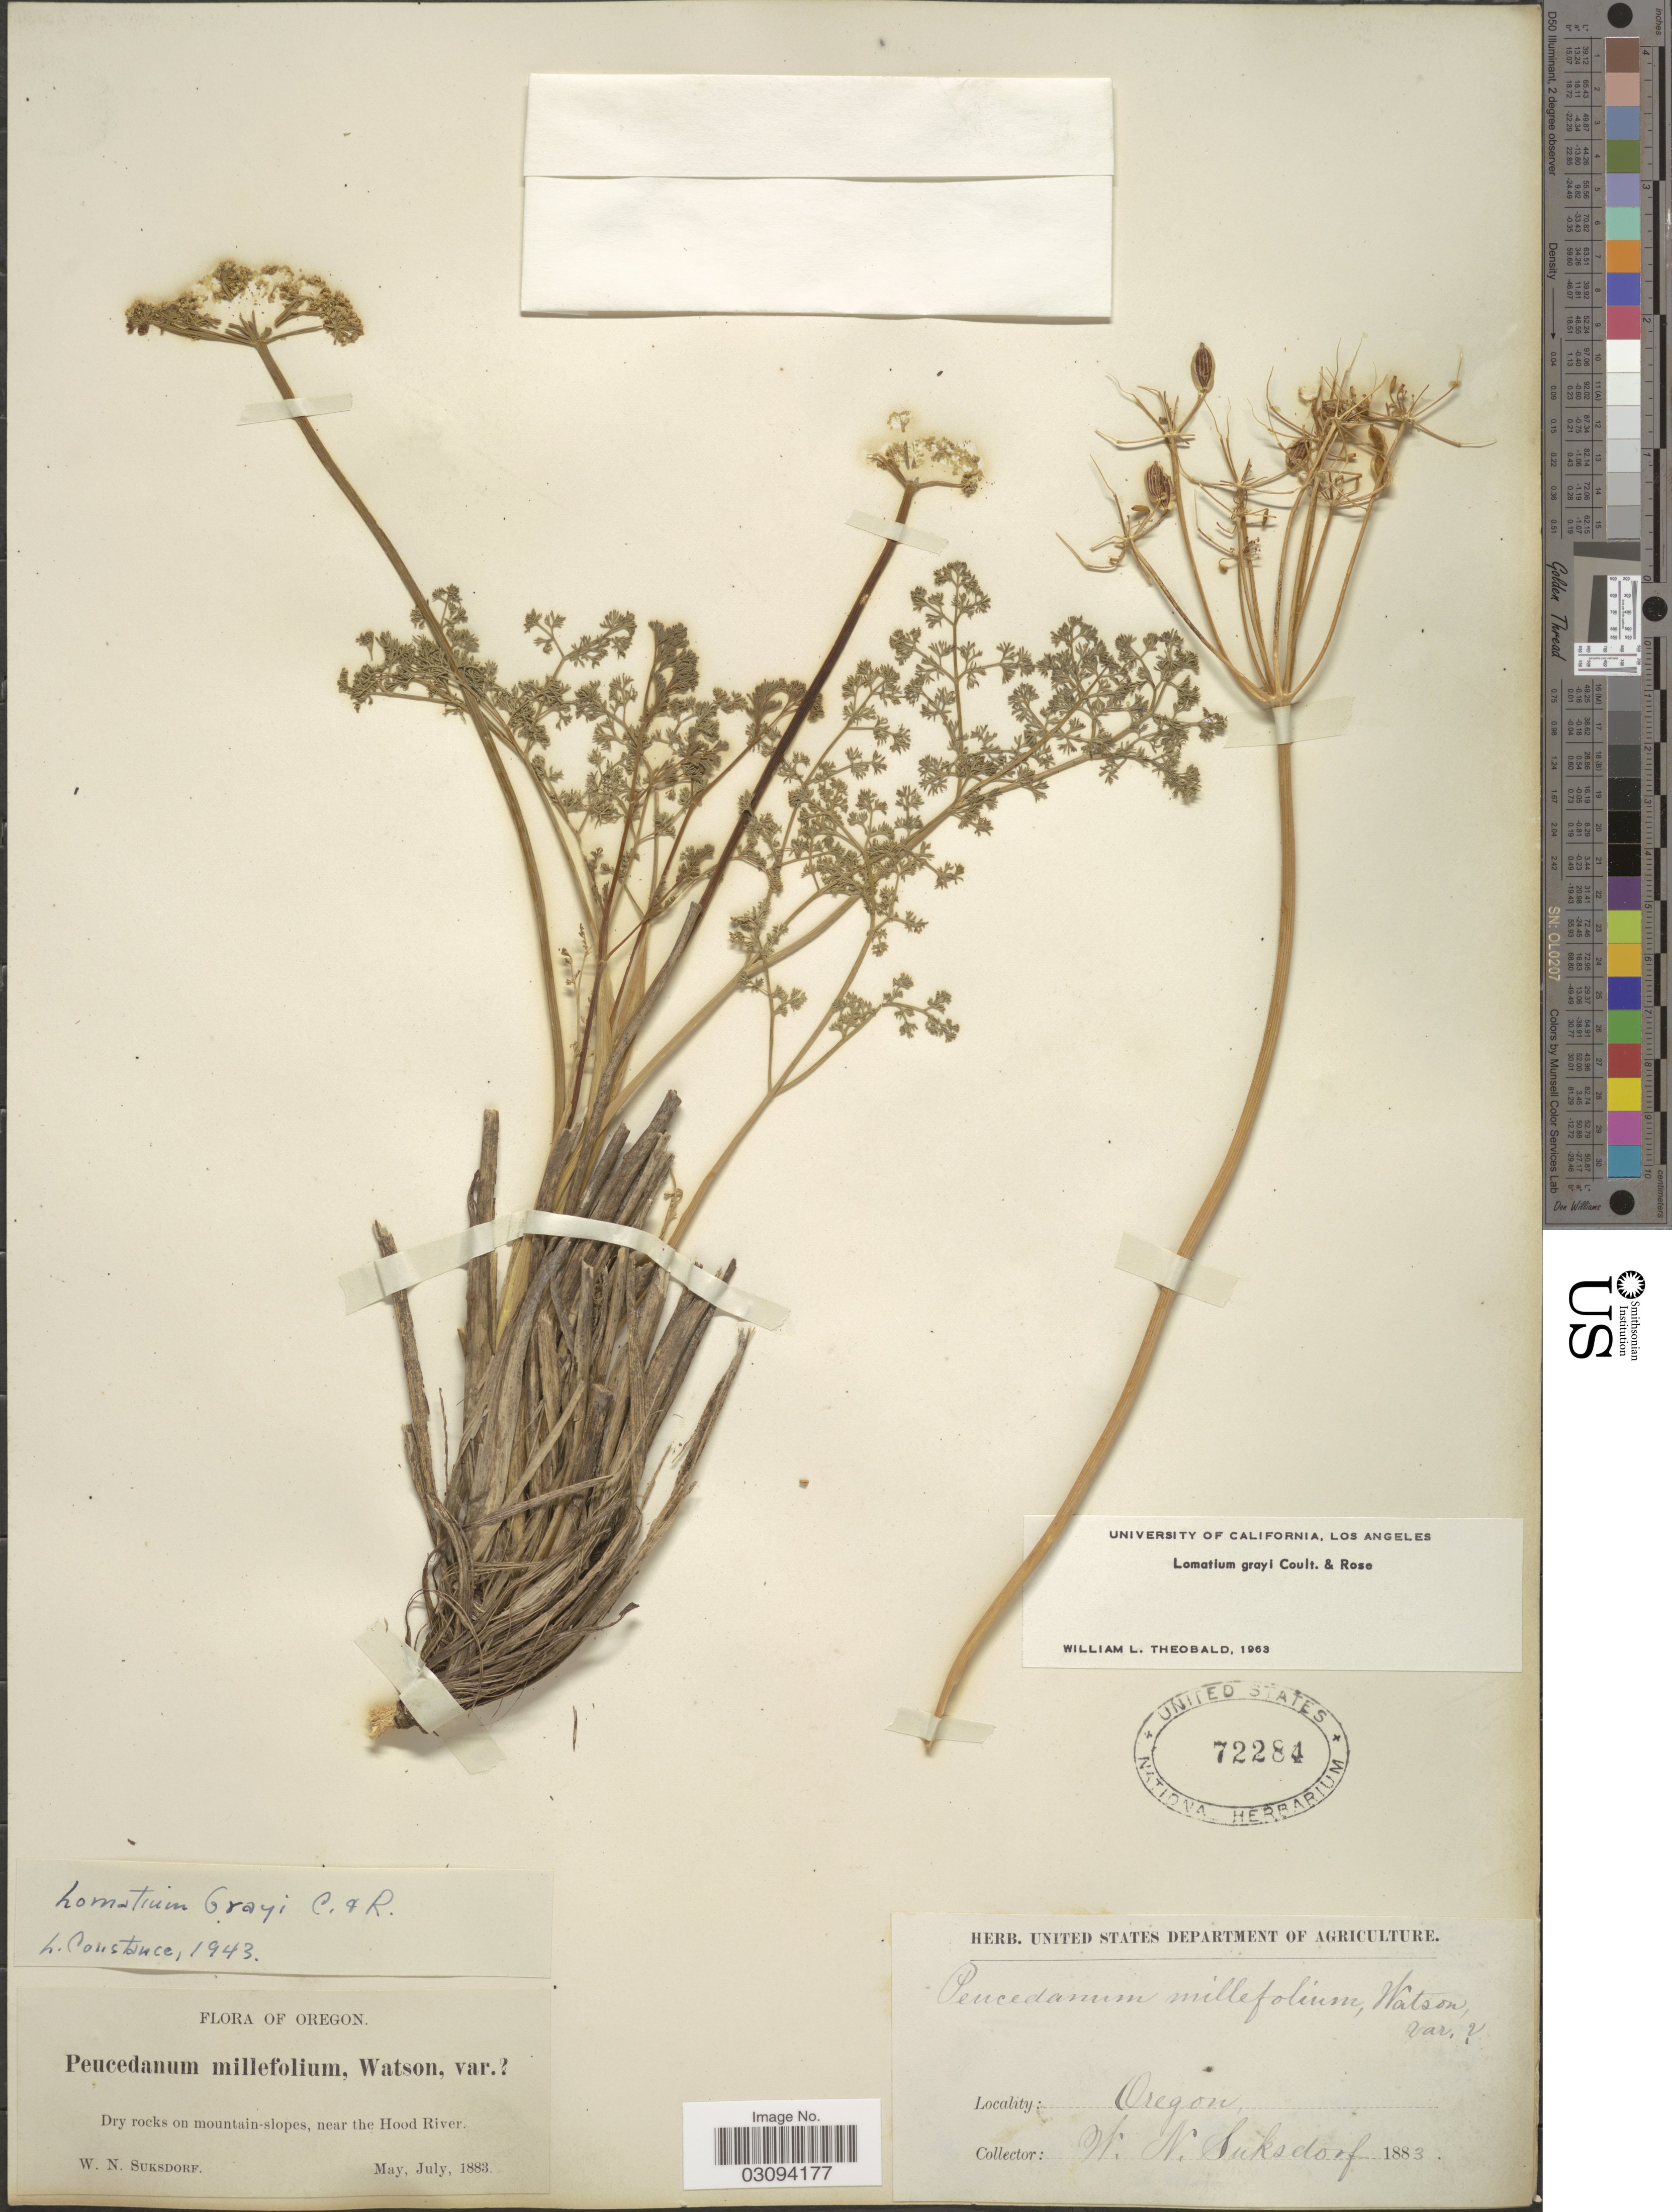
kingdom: Plantae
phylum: Tracheophyta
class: Magnoliopsida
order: Apiales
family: Apiaceae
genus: Lomatium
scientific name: Lomatium grayi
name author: (J.M. Coult. & Rose) J.M. Coult. & Rose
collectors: W. N. Suksdorf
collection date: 1883-05/1883-07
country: United States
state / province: Oregon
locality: Near the Hood River.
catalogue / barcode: US 72284